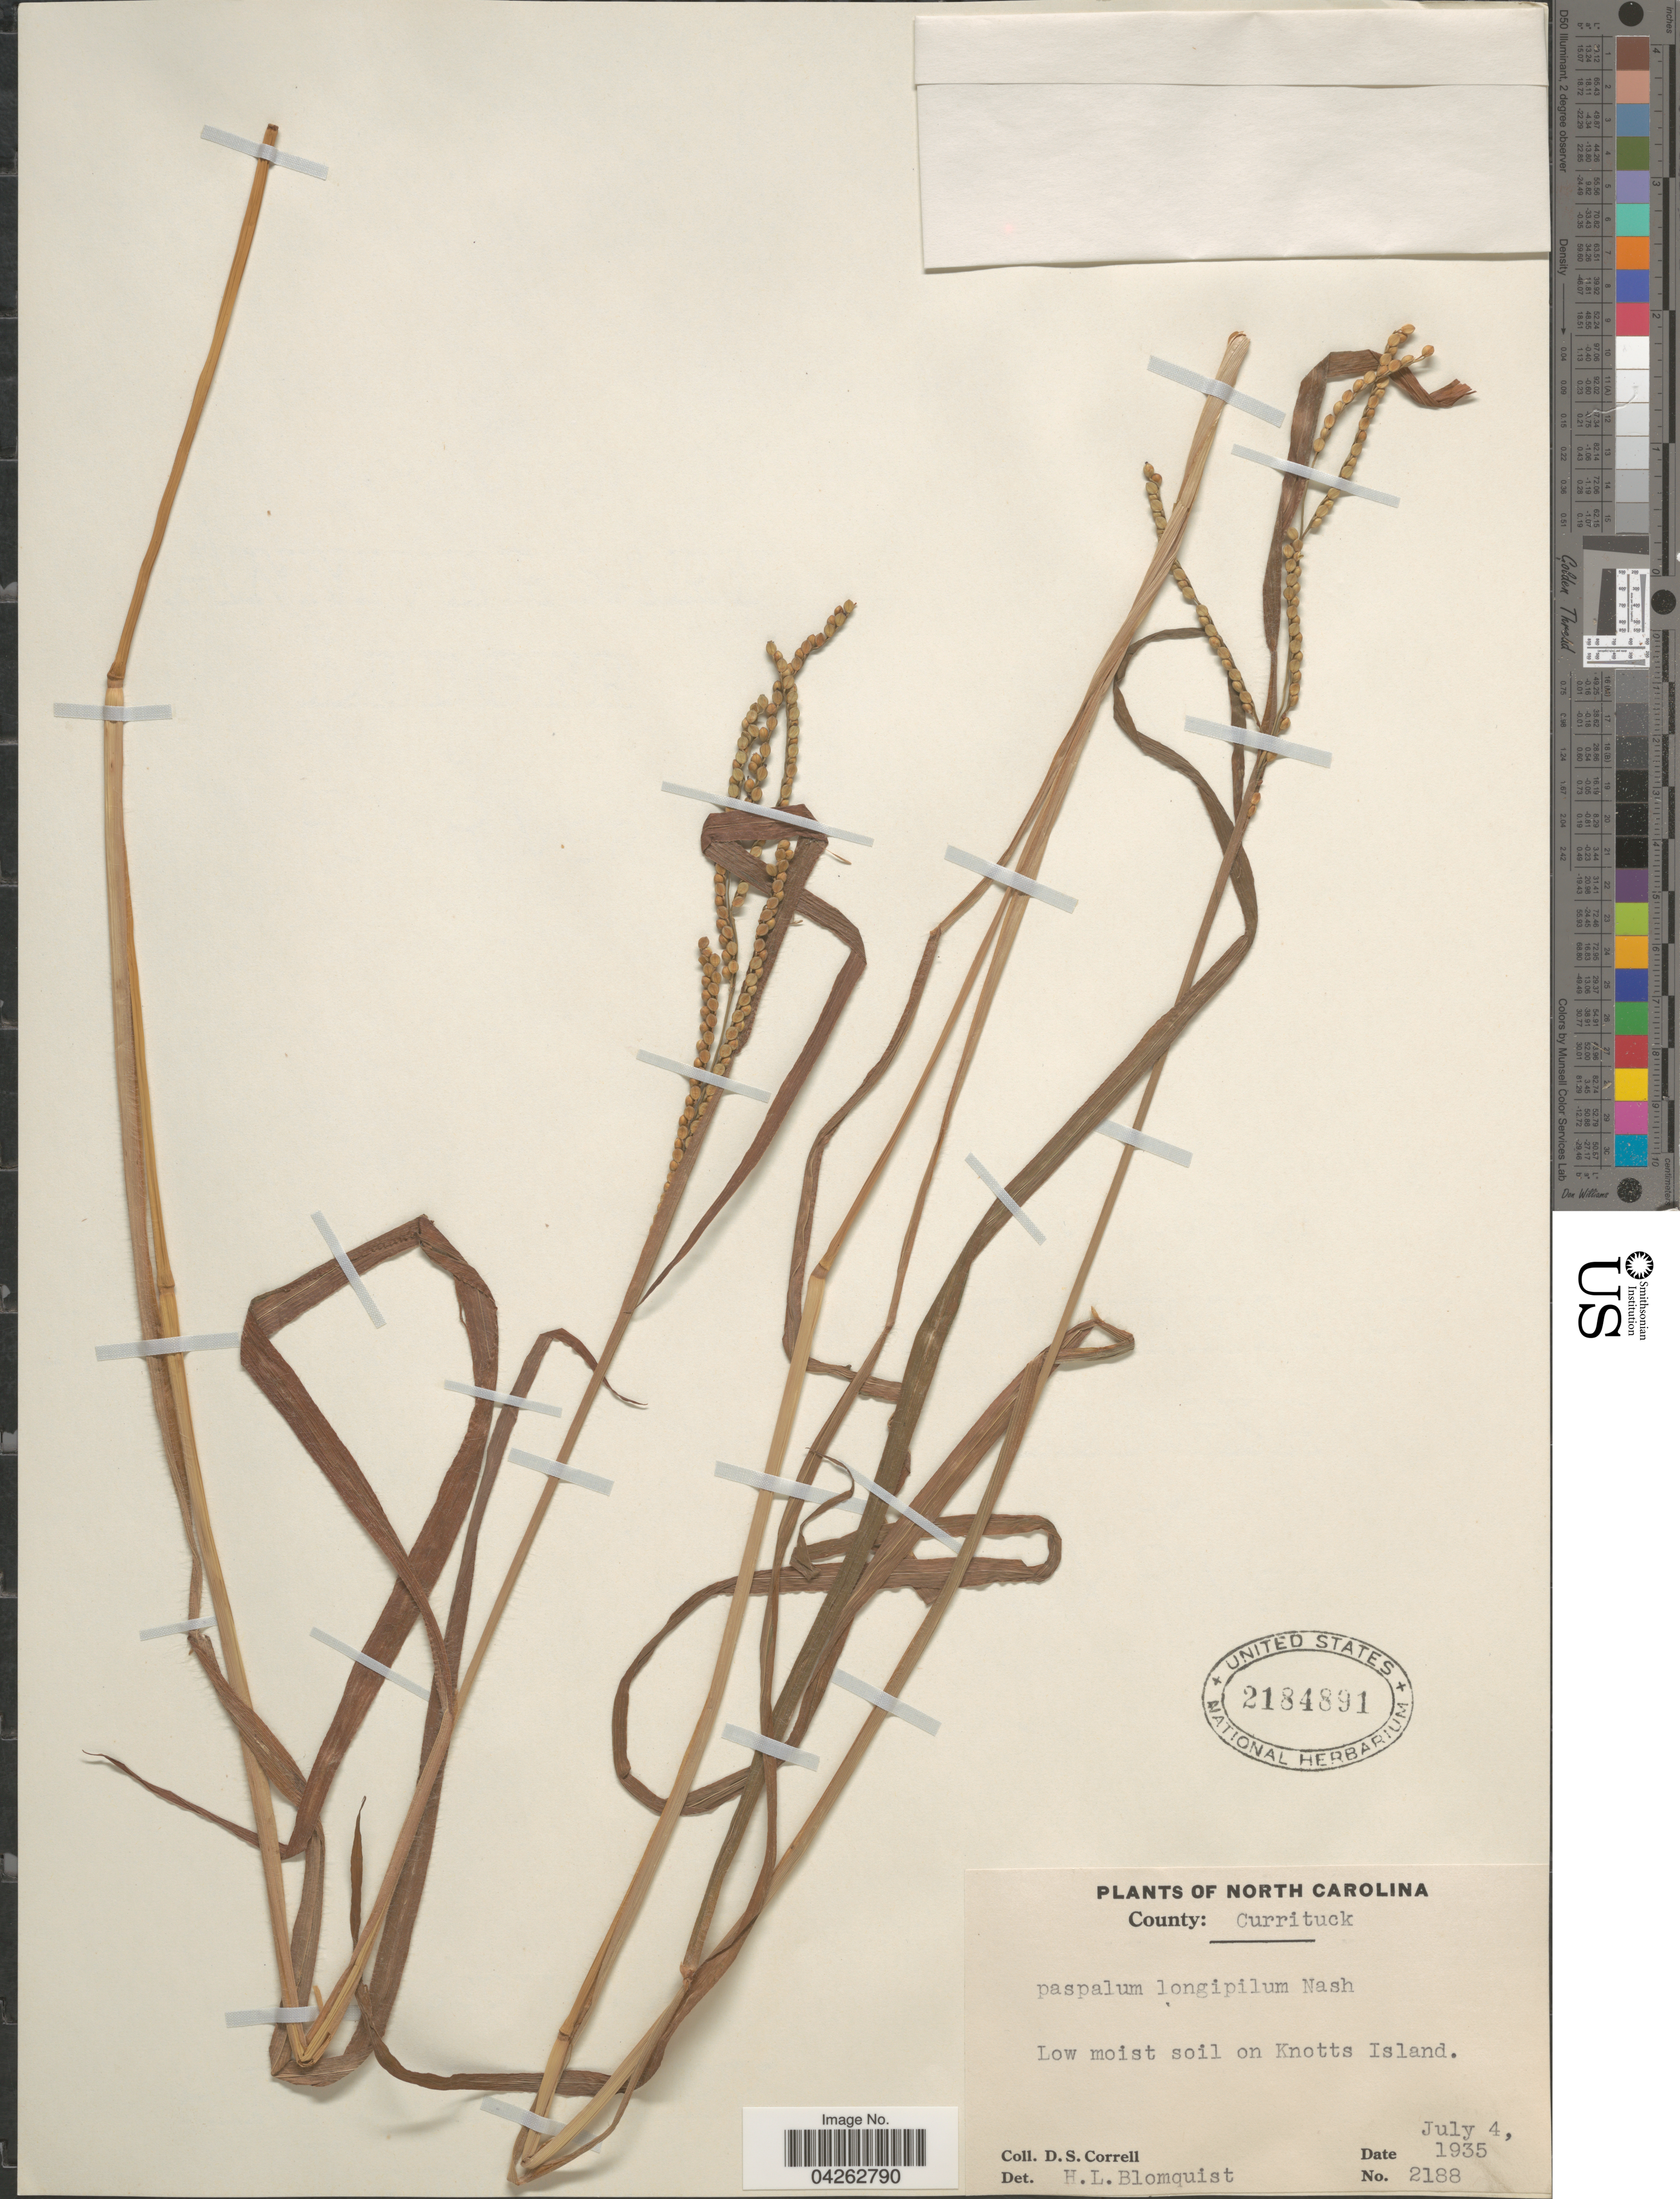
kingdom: Plantae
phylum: Tracheophyta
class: Liliopsida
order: Poales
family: Poaceae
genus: Paspalum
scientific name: Paspalum longipilum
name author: Nash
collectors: D. S. Correll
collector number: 2188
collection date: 1935-07-04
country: United States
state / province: North Carolina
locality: County: Currituck. On Knotts Island.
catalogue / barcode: US 2184891